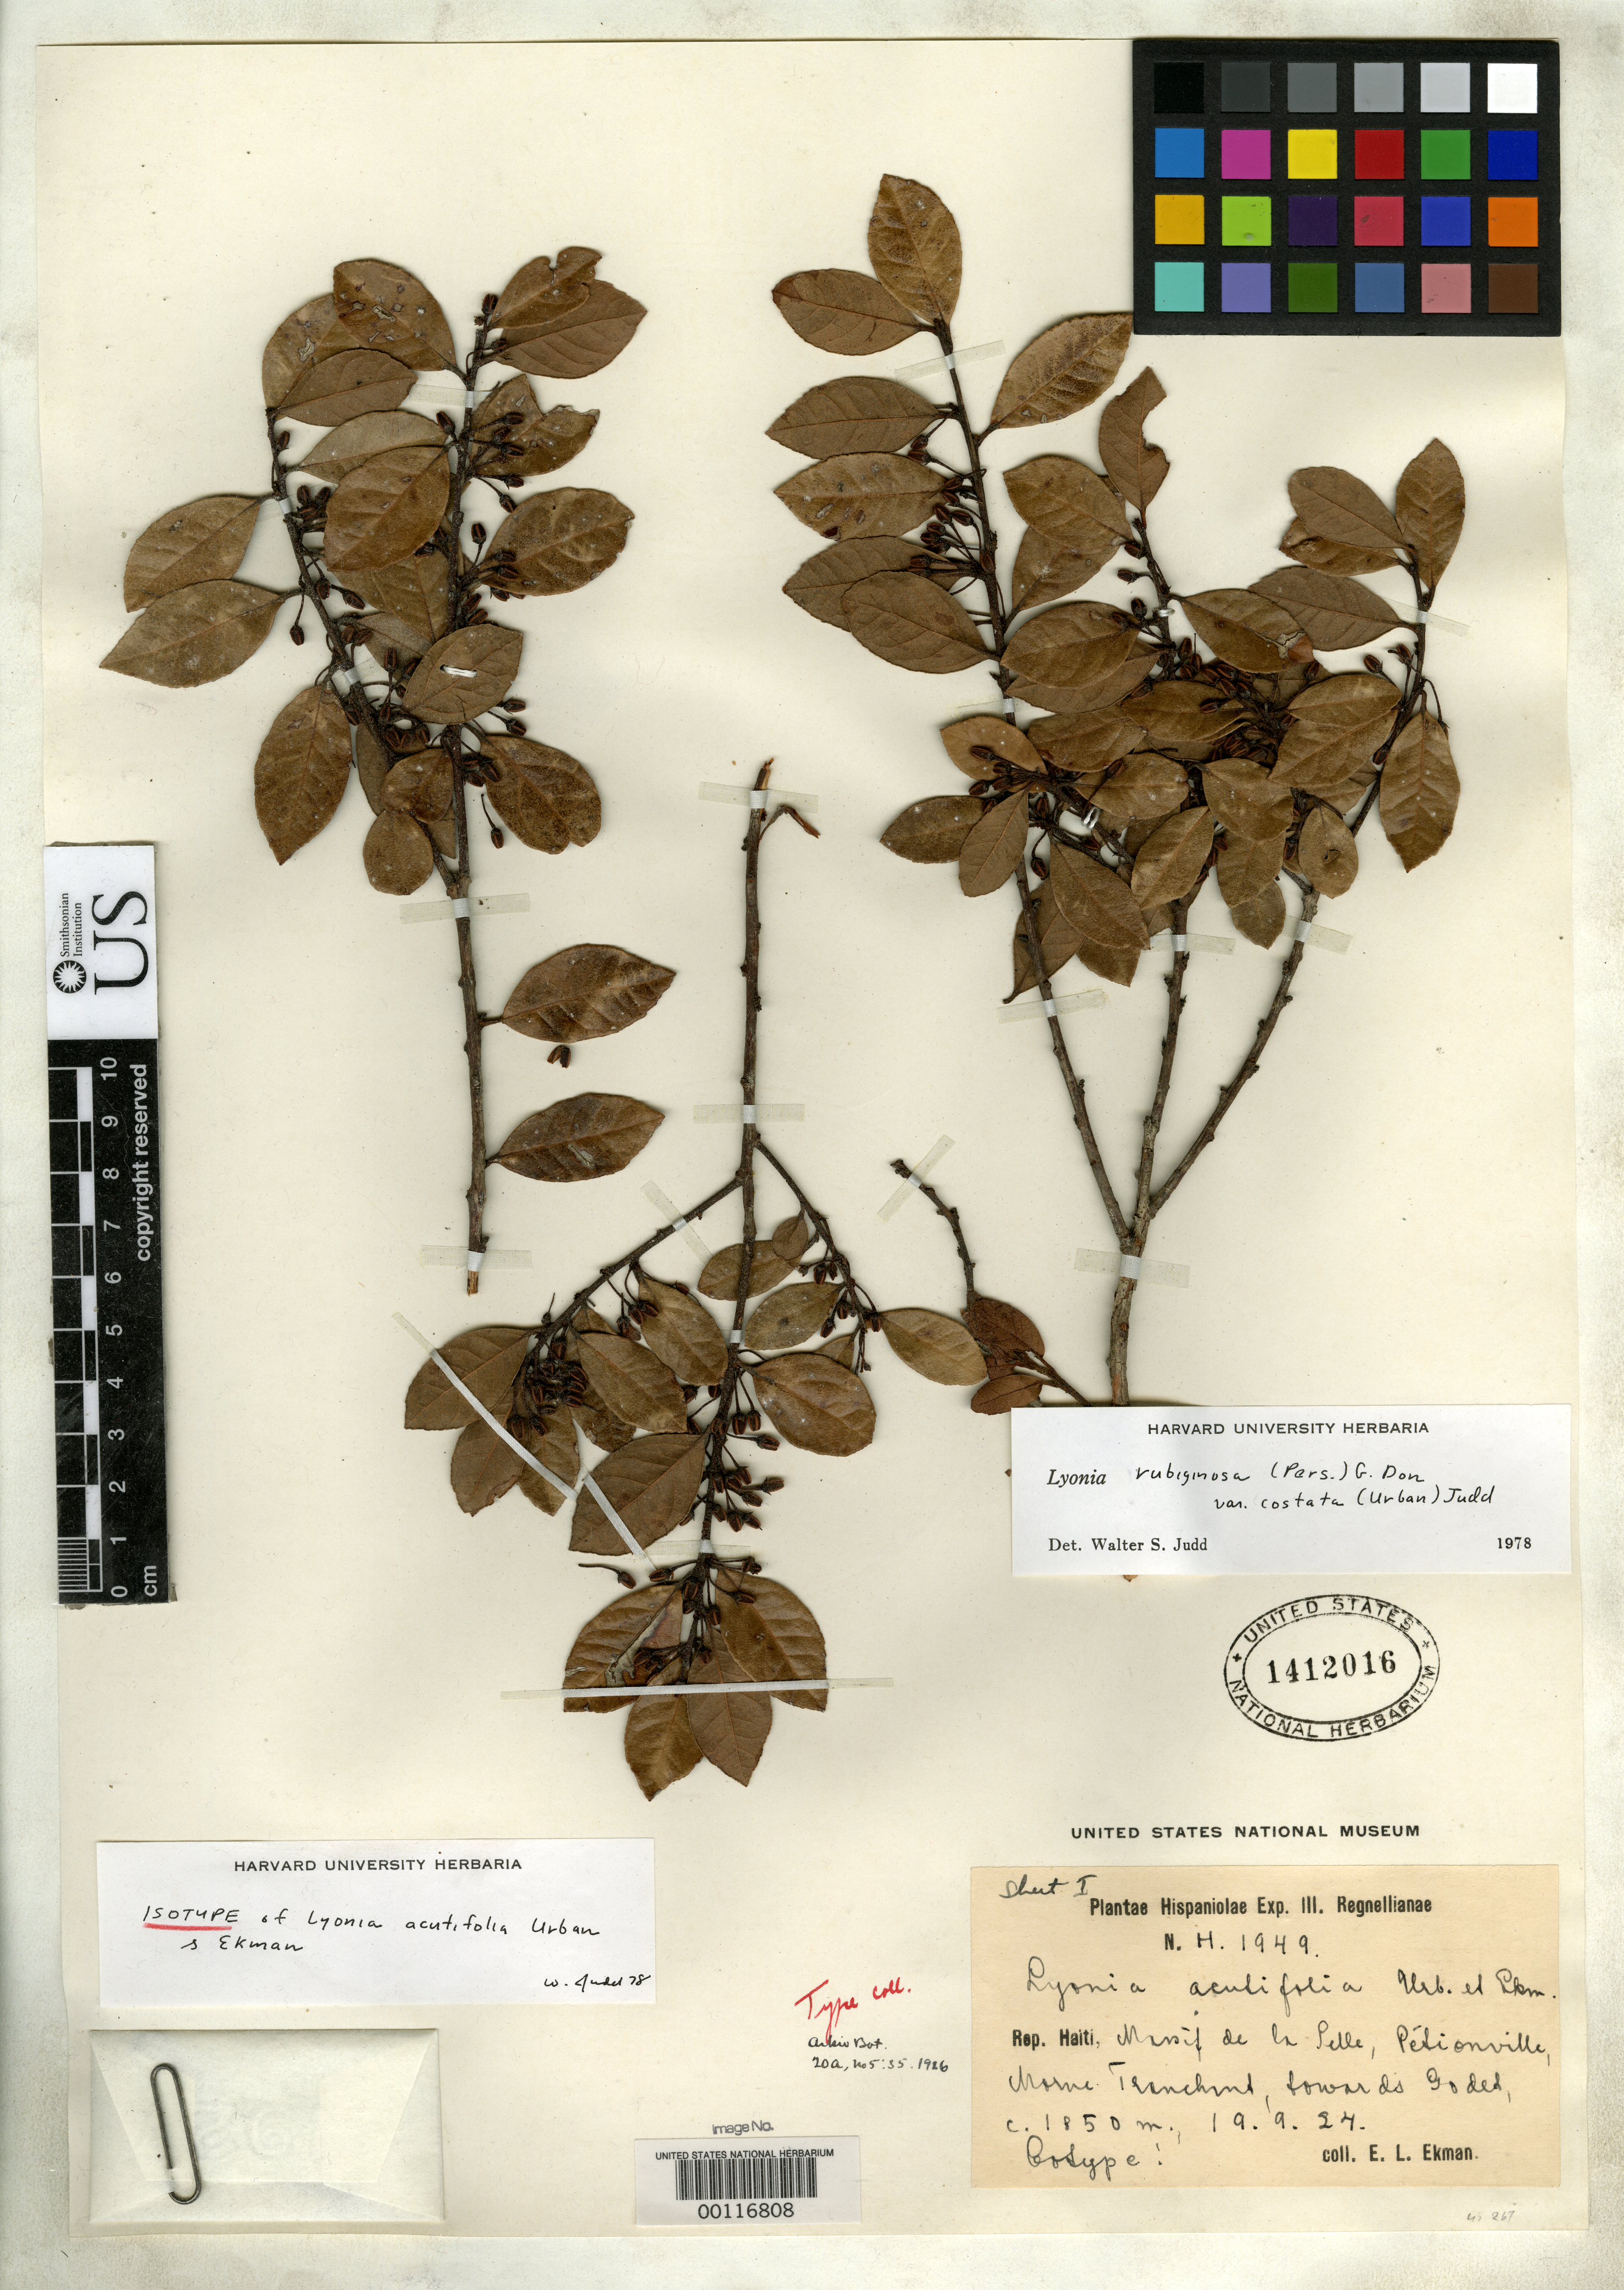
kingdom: Plantae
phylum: Tracheophyta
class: Magnoliopsida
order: Ericales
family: Ericaceae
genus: Lyonia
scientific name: Lyonia acutifolia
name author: Urb. & Ekman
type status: Isotype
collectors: E. L. Ekman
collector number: H 1949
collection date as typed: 19 Sep 1924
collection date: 1924-09-19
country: Haiti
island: Hispaniola Island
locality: Morne de La Selle, Morne Tranchant in montibus ad Godet.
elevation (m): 1850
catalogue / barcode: US 1412016